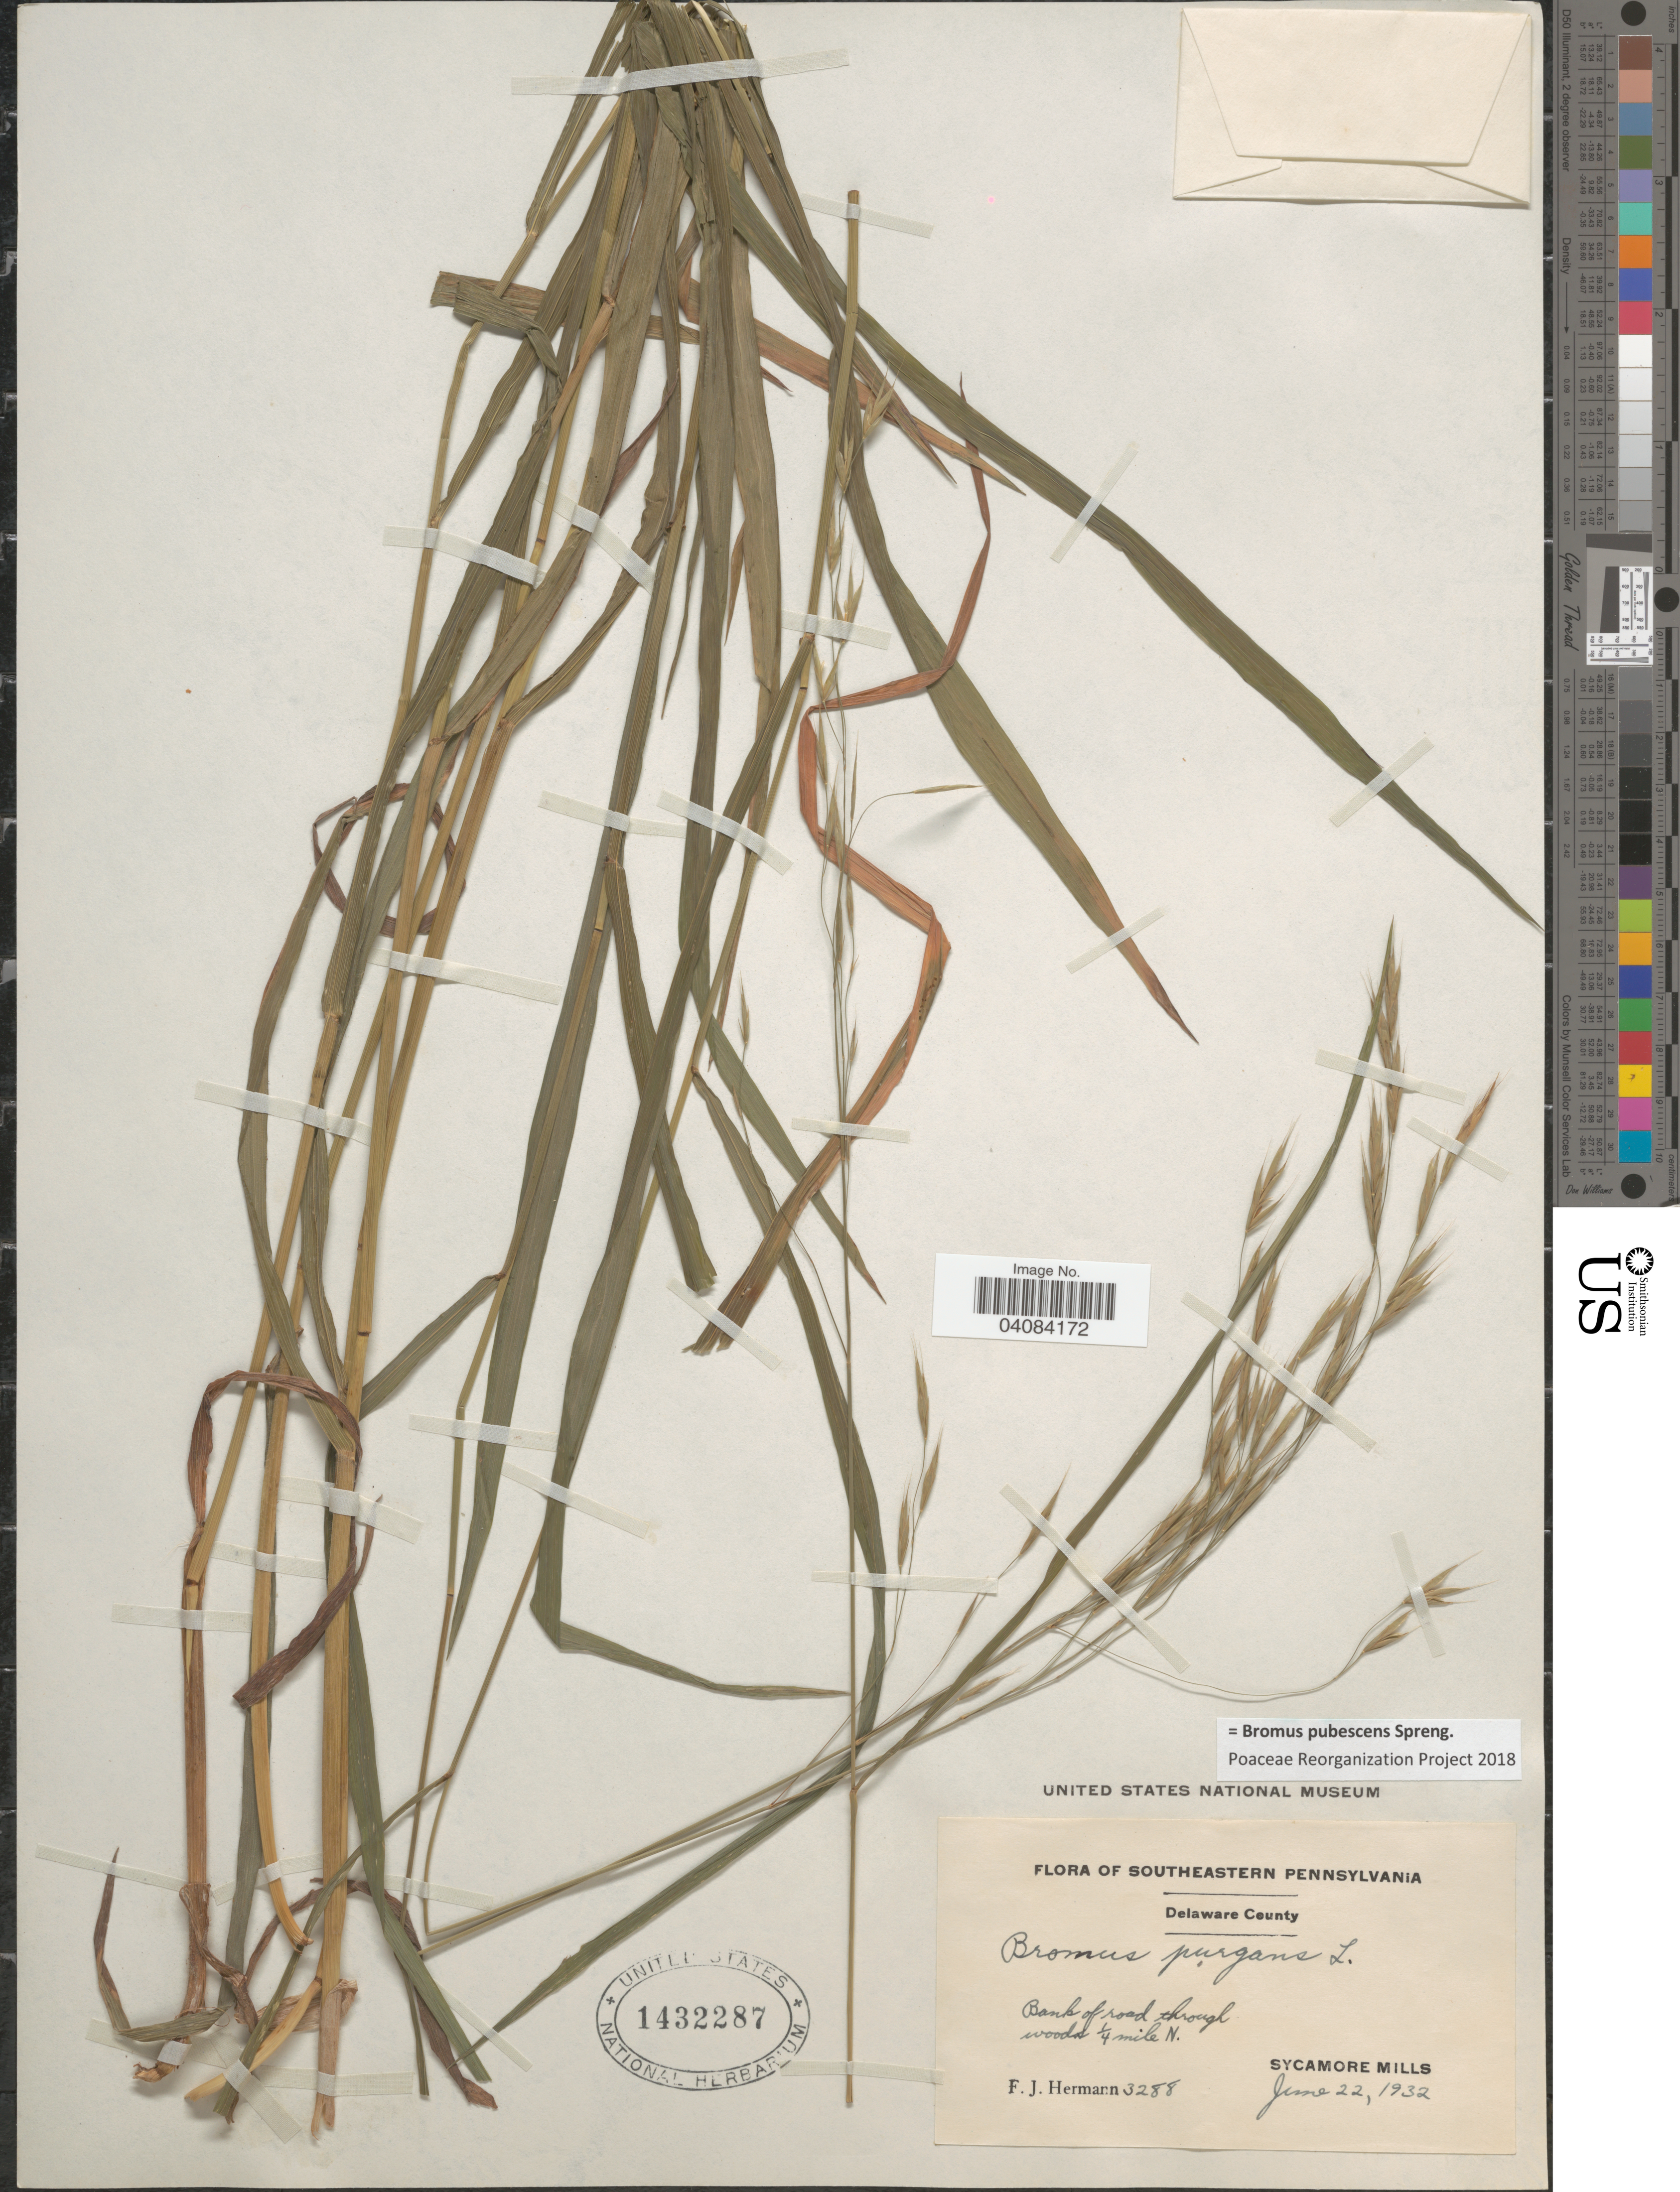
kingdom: Plantae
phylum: Tracheophyta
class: Liliopsida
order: Poales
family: Poaceae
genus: Bromus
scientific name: Bromus pubescens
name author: Muhl. ex Willd.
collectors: F. J. Hermann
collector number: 3288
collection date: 1932-06-22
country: United States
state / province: Pennsylvania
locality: Southeastern Pennsylvania. Delaware County. Bank of road through woods ¼ mile N. Sycamore Mills.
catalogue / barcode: US 1432287